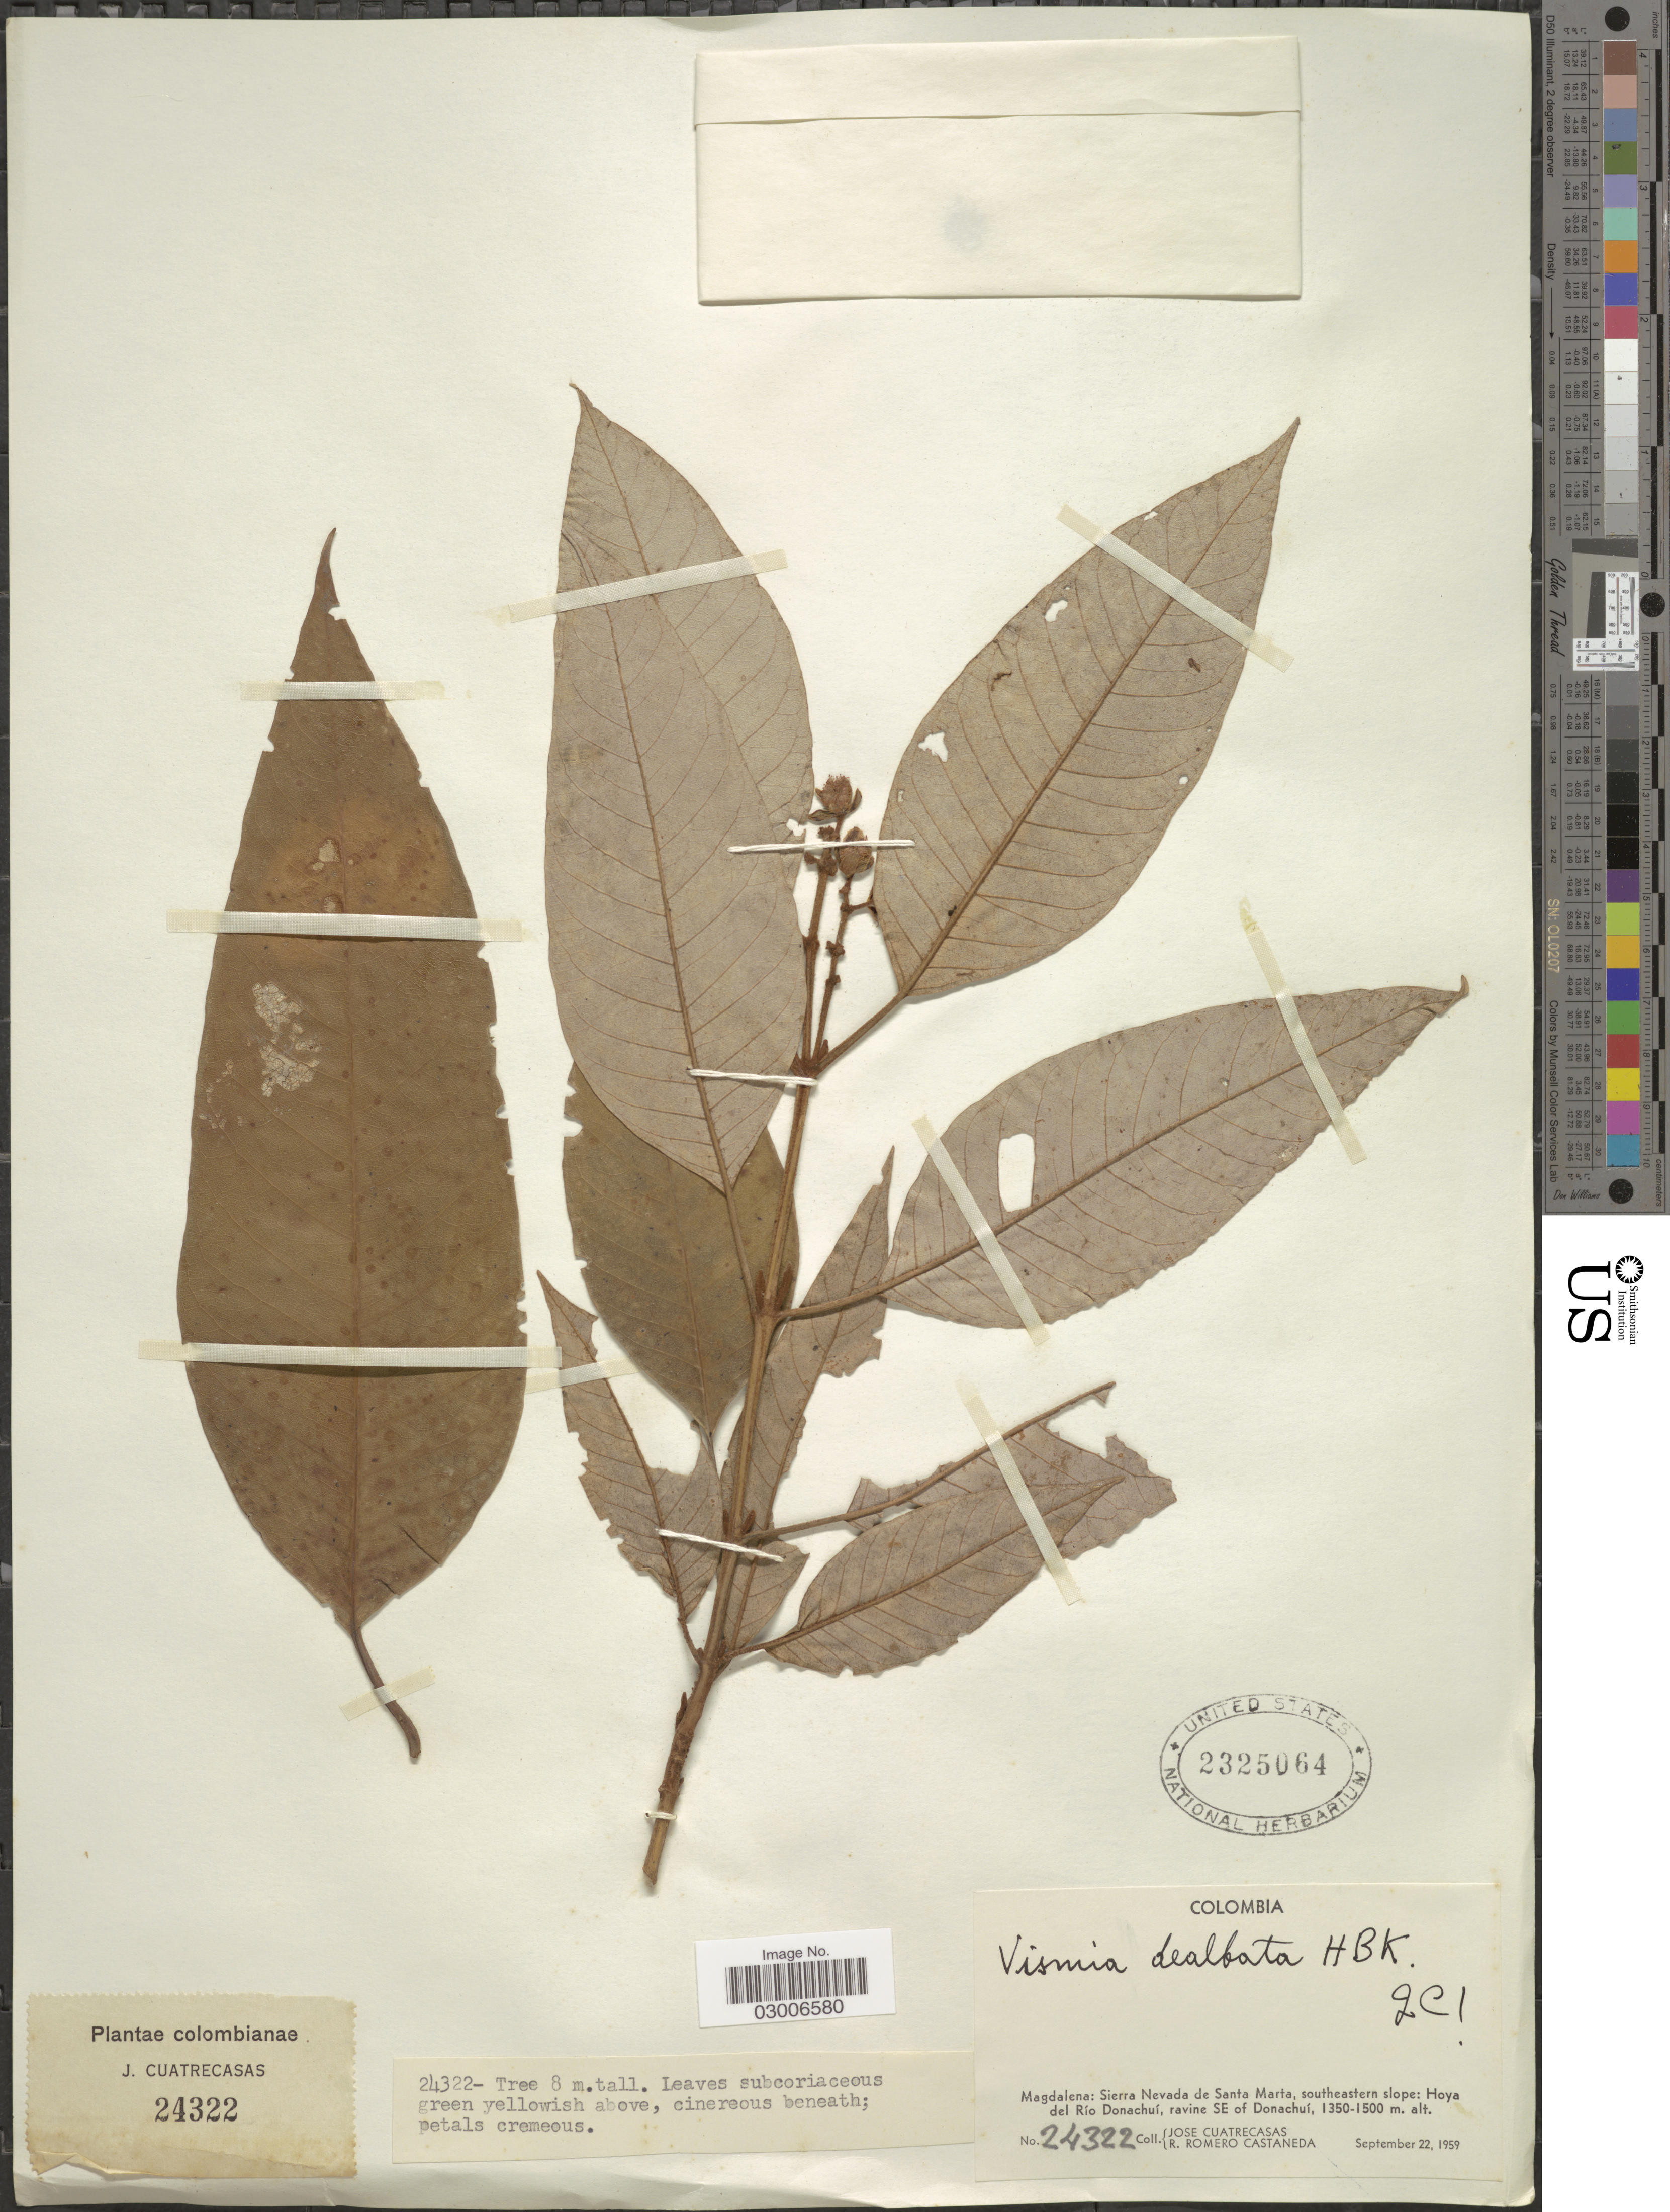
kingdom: Plantae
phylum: Tracheophyta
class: Magnoliopsida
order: Malpighiales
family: Hypericaceae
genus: Vismia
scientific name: Vismia baccifera subsp. dealbata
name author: (Kunth) Ewan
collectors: J. Cuatrecasas & R. Romero Castañeda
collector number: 24322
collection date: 1959-09-22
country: Colombia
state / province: Magdalena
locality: Sierra Nevada de Santa Marta, southeastern slope: Hoya del Río Donachuí: ravine SE of Donachuí.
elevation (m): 1350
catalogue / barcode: US 2325064